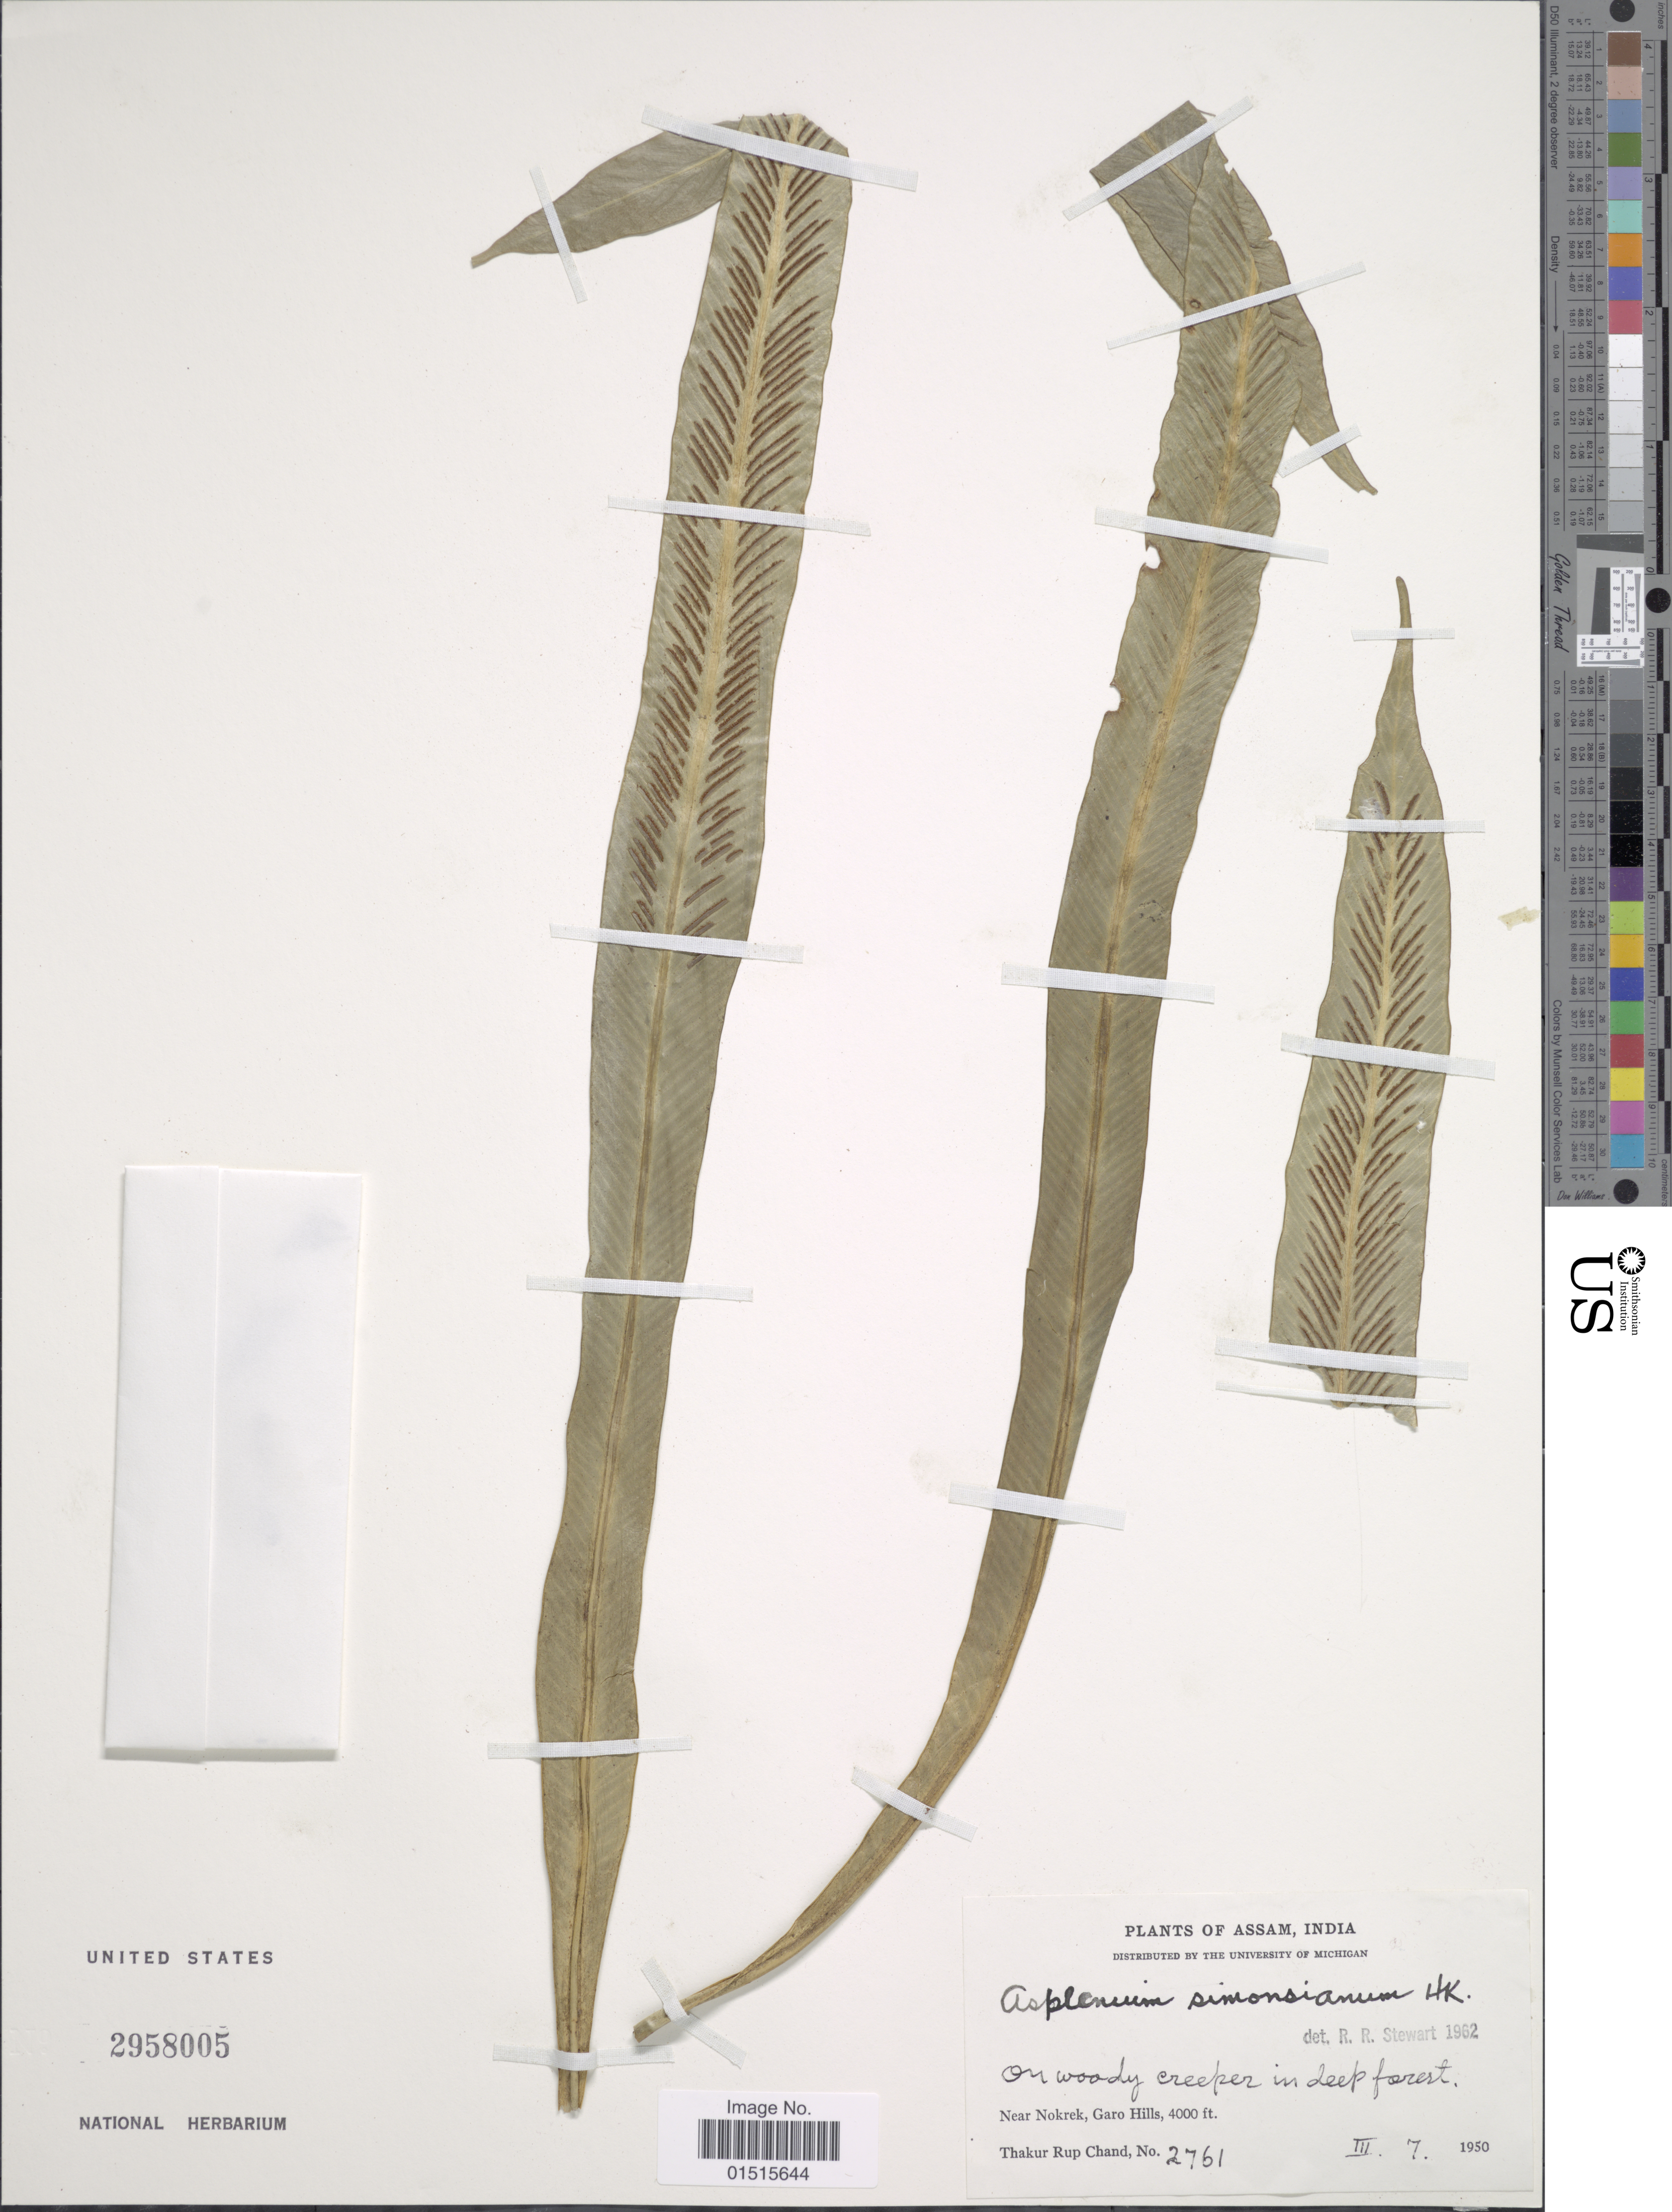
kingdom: Plantae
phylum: Tracheophyta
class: Polypodiopsida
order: Polypodiales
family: Aspleniaceae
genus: Asplenium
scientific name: Asplenium simsonianum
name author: Hook.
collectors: T. R. Chand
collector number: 2761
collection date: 1950-03-07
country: India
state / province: Meghalaya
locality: Assam, Near Nokrek, Garo Hills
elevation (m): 1219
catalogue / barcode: US 2958005